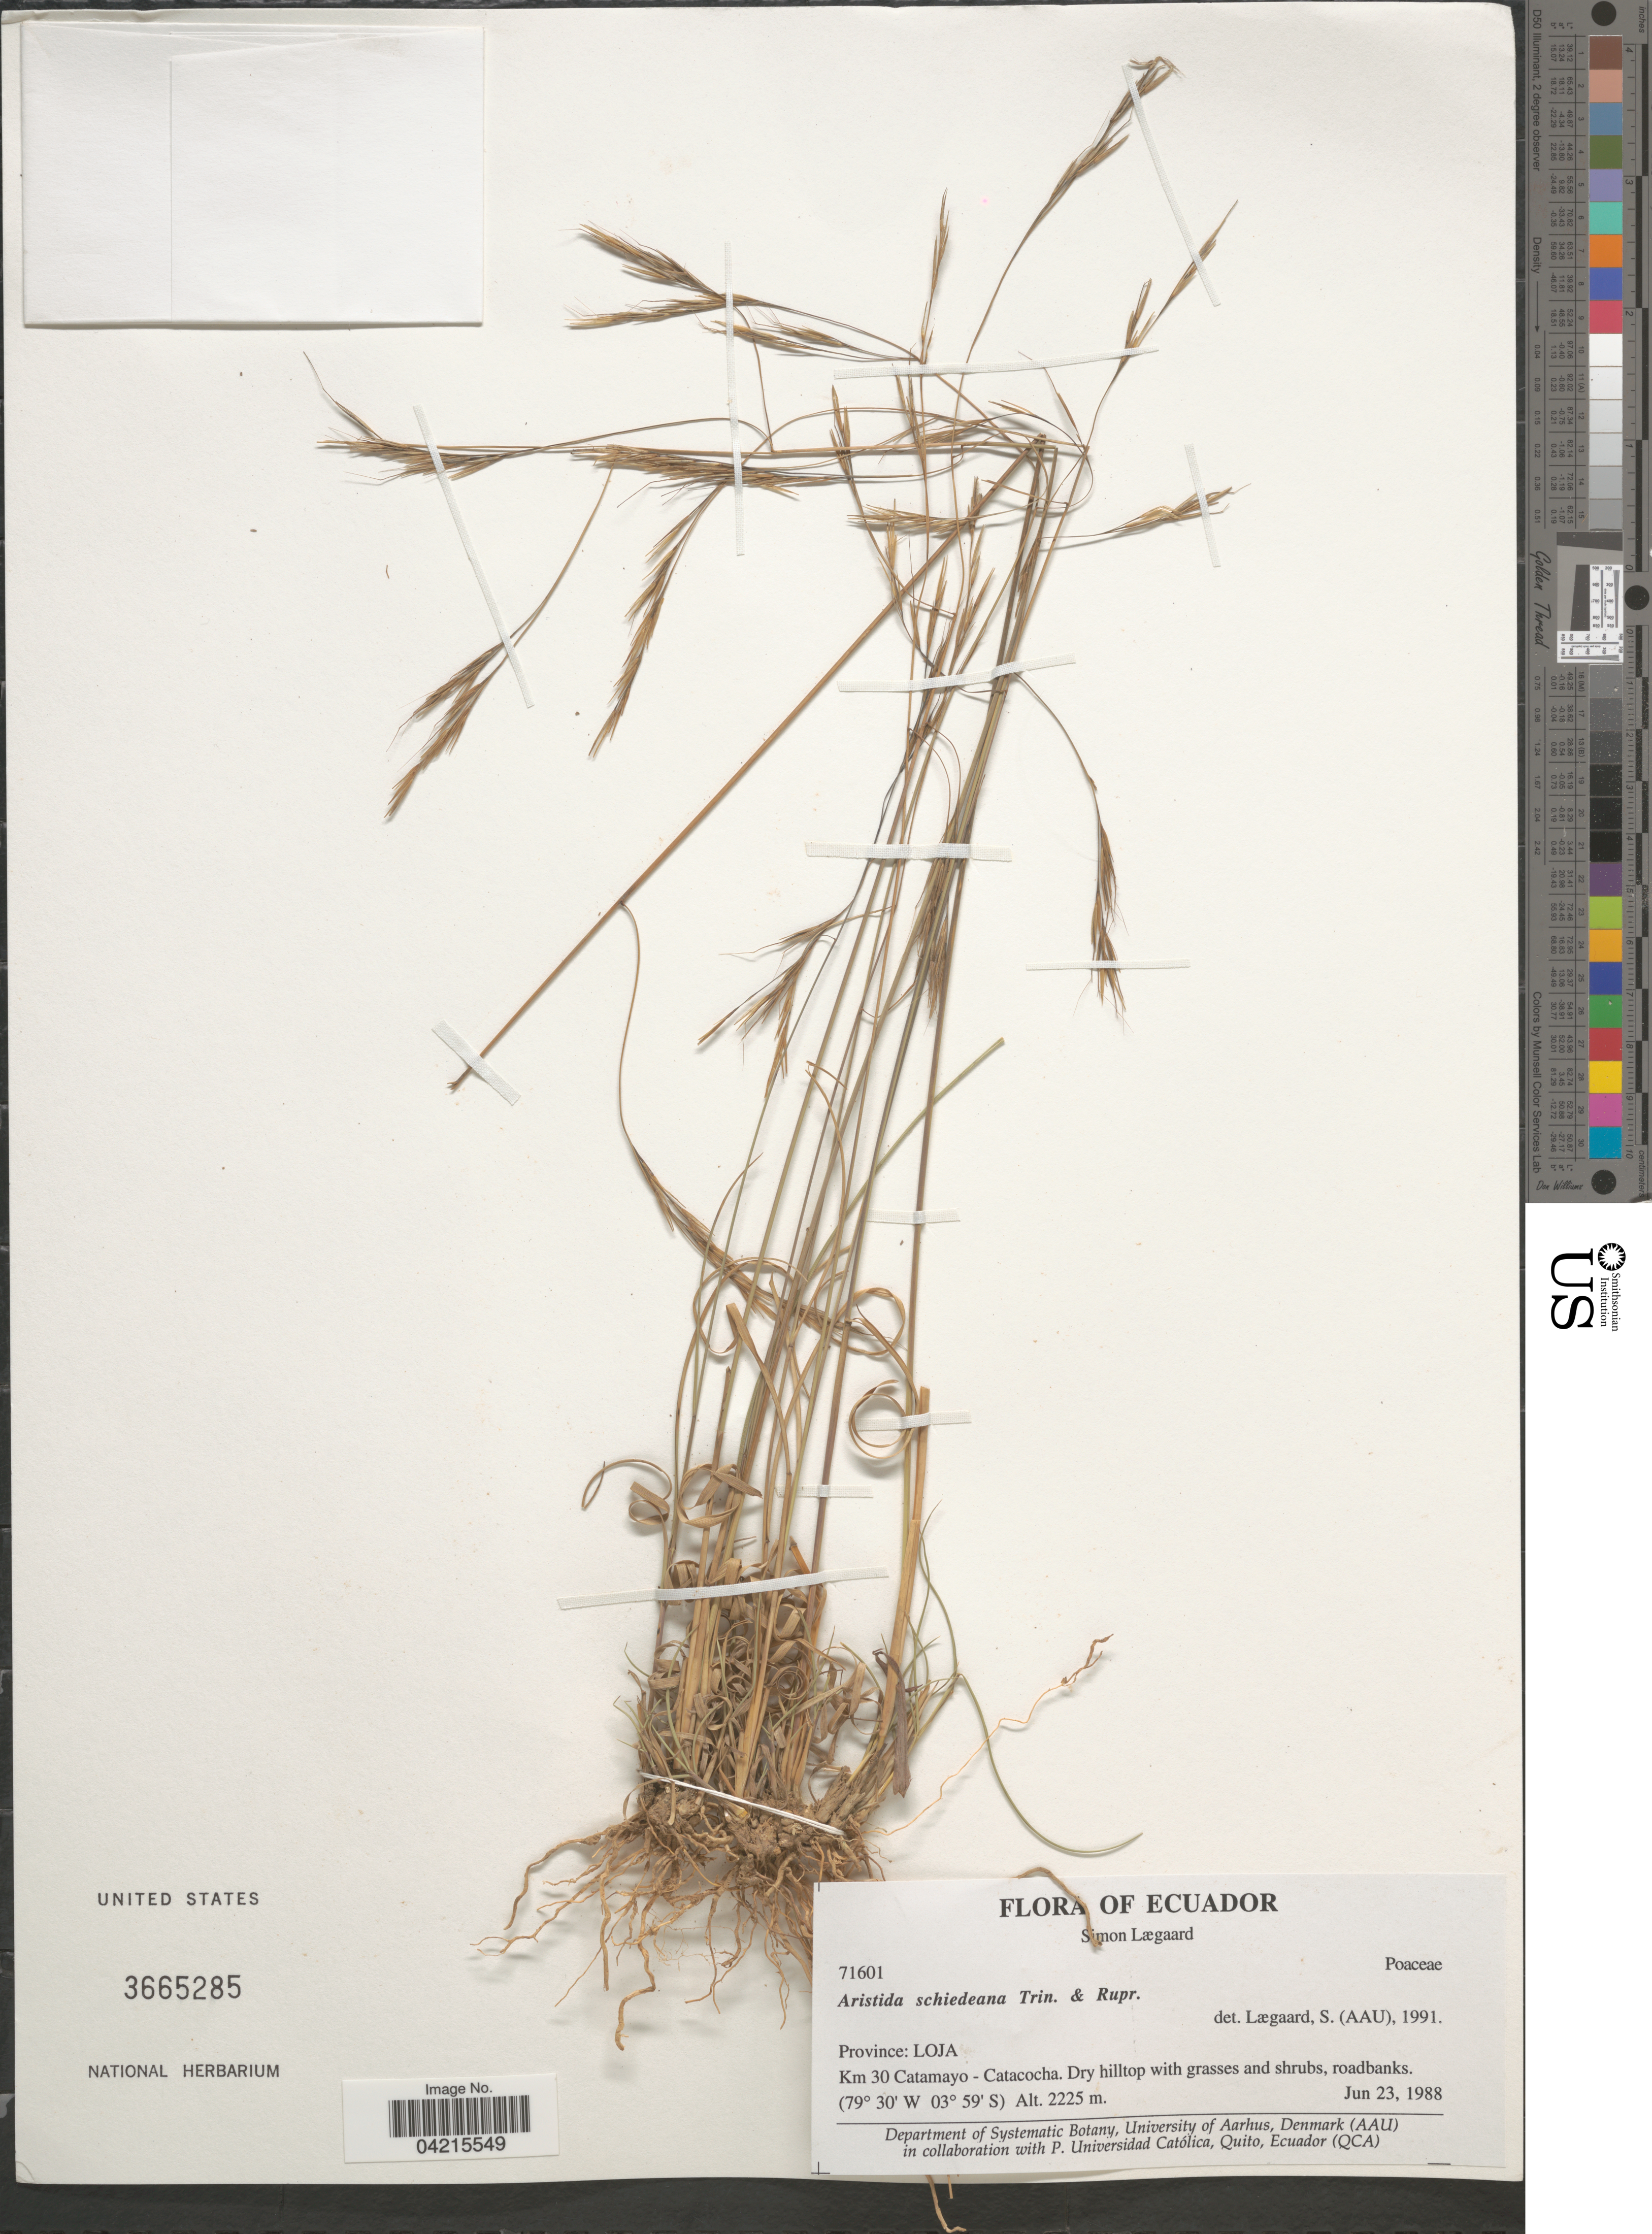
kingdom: Plantae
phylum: Tracheophyta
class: Liliopsida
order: Poales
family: Poaceae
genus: Aristida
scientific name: Aristida schiedeana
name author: Trin. & Rupr.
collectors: S. Lægaard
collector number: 71601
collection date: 1988-06-23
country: Ecuador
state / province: Loja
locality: Km 30 Catamayo - Catacocha. Dry hilltop with grasses and shrubs, roadbanks.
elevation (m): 2225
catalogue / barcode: US 3665285